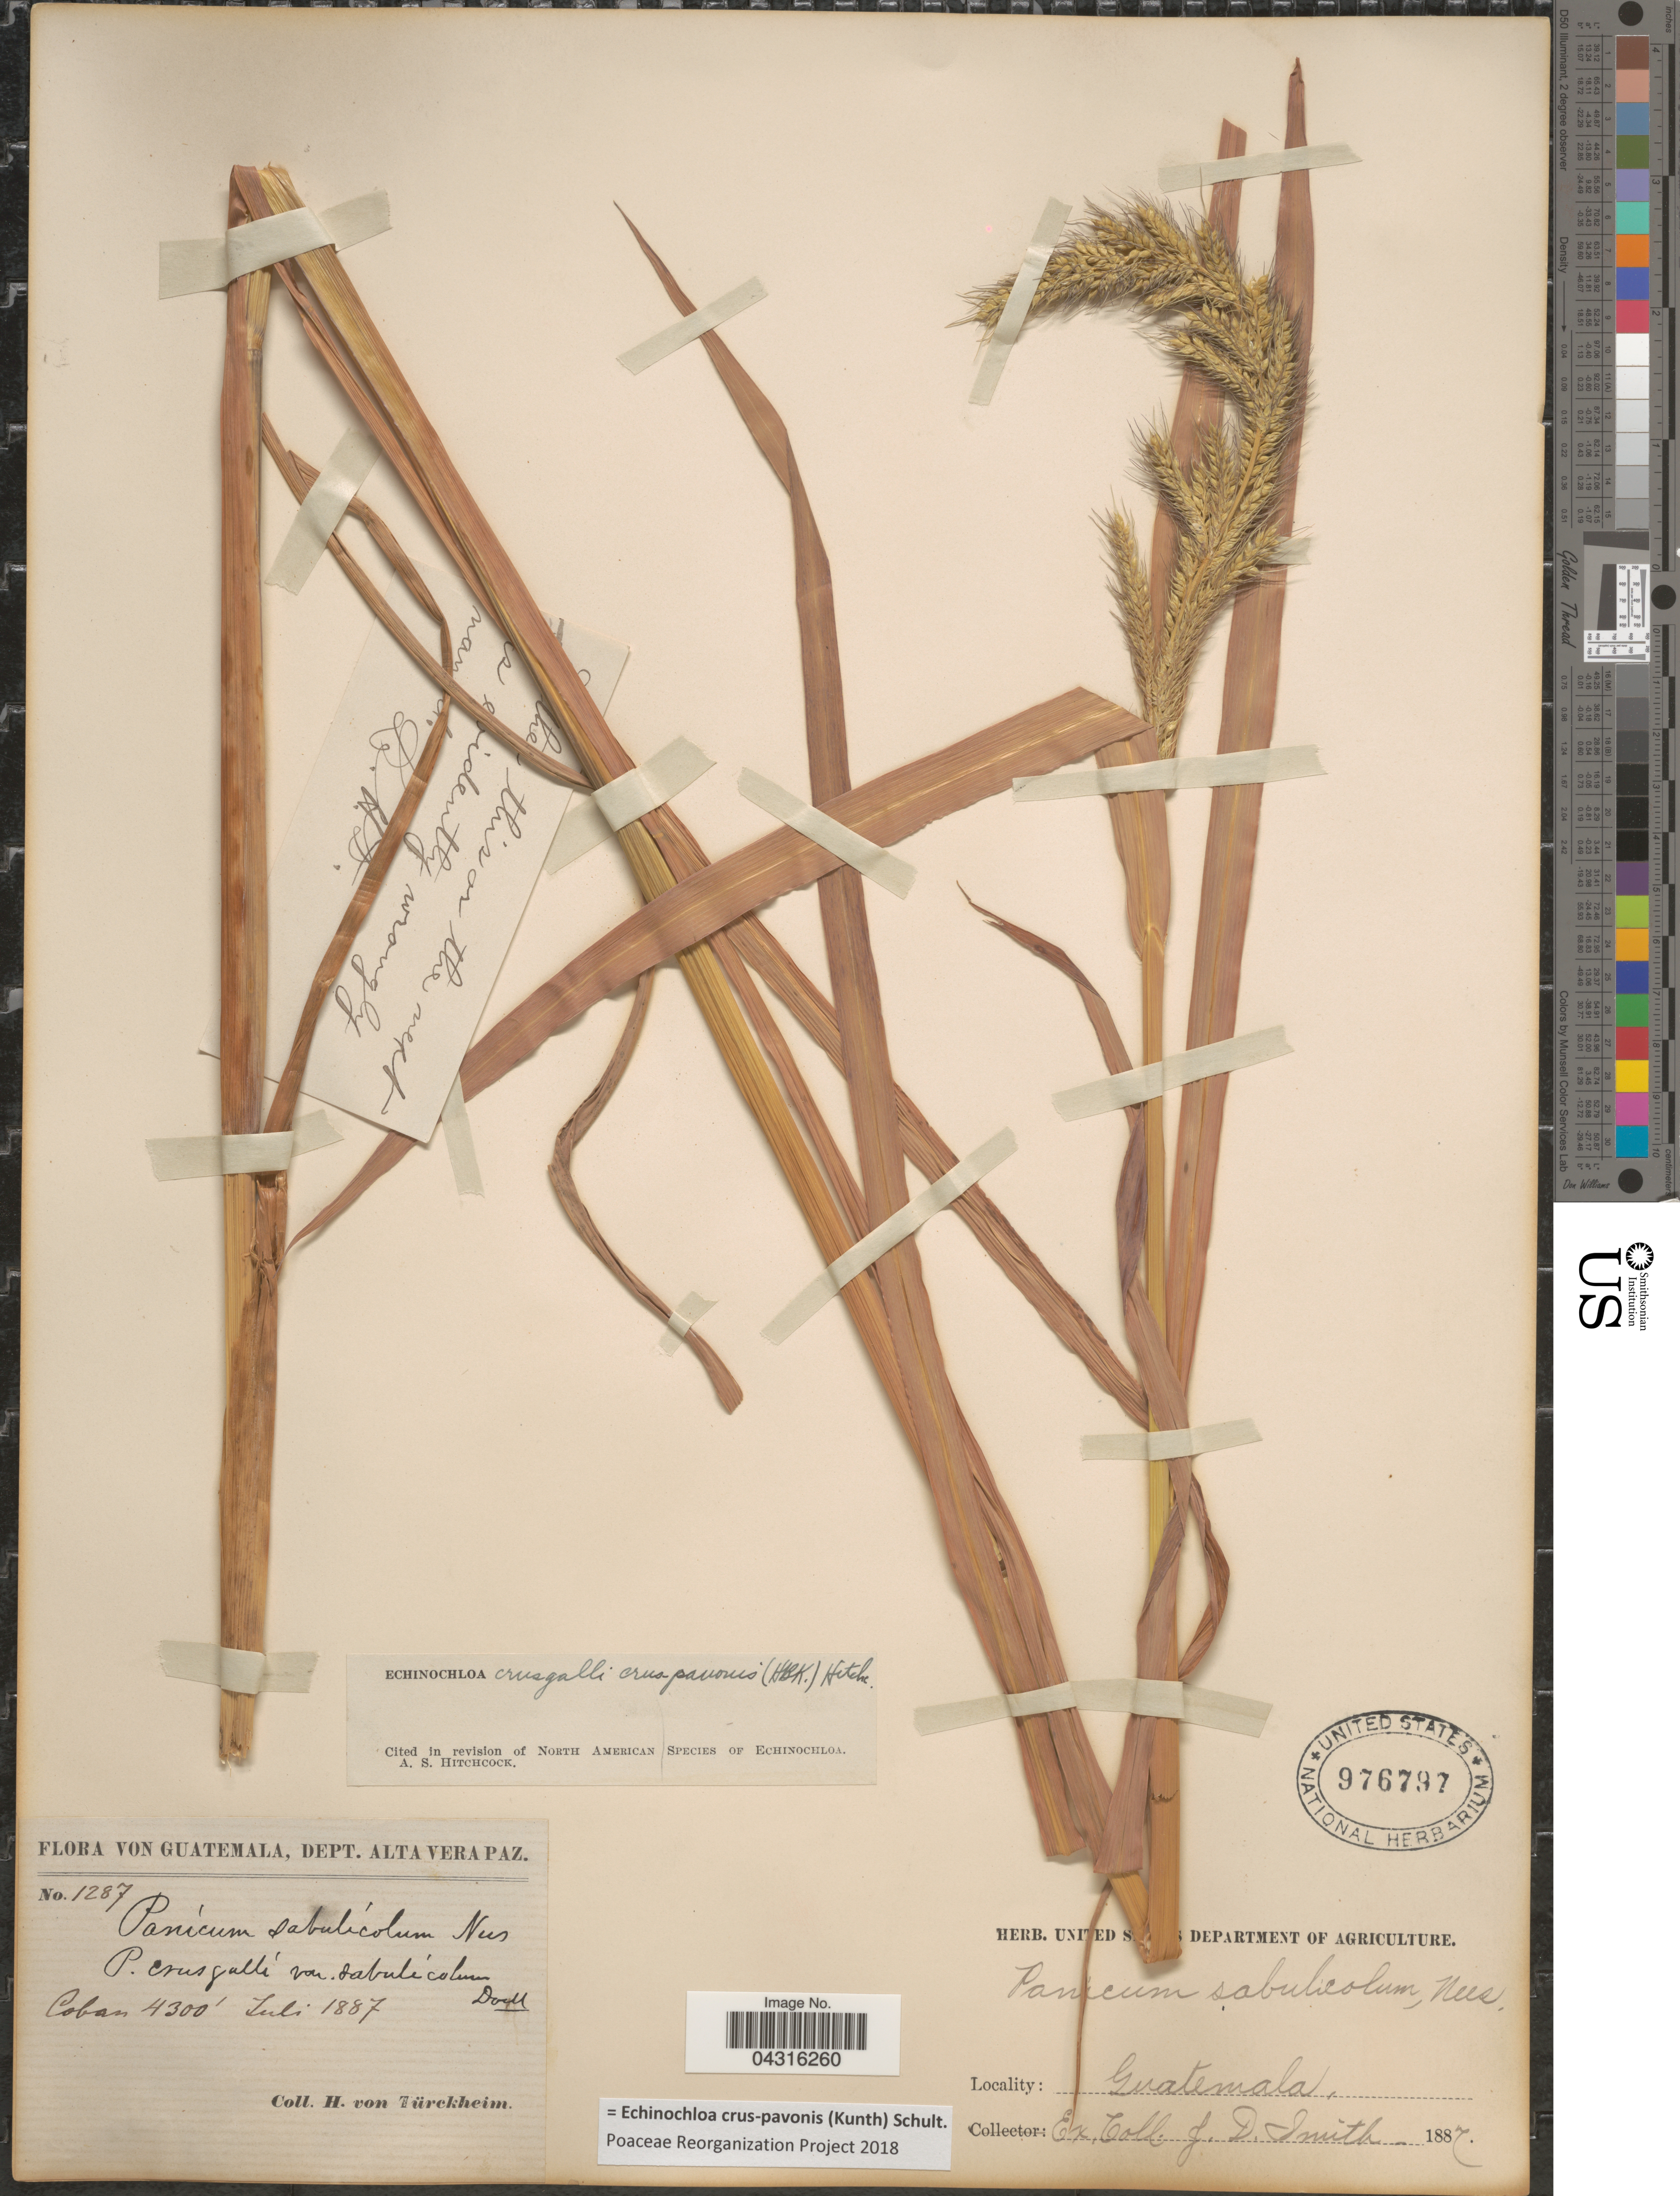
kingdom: Plantae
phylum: Tracheophyta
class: Liliopsida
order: Poales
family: Poaceae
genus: Echinochloa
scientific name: Echinochloa crus-pavonis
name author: (Kunth) Schult.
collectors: H. von Türckheim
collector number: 1287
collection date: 1887-07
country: Guatemala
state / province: Alta Verapaz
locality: Dept. Alta Verapaz. Coban.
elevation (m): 1311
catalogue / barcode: US 976797